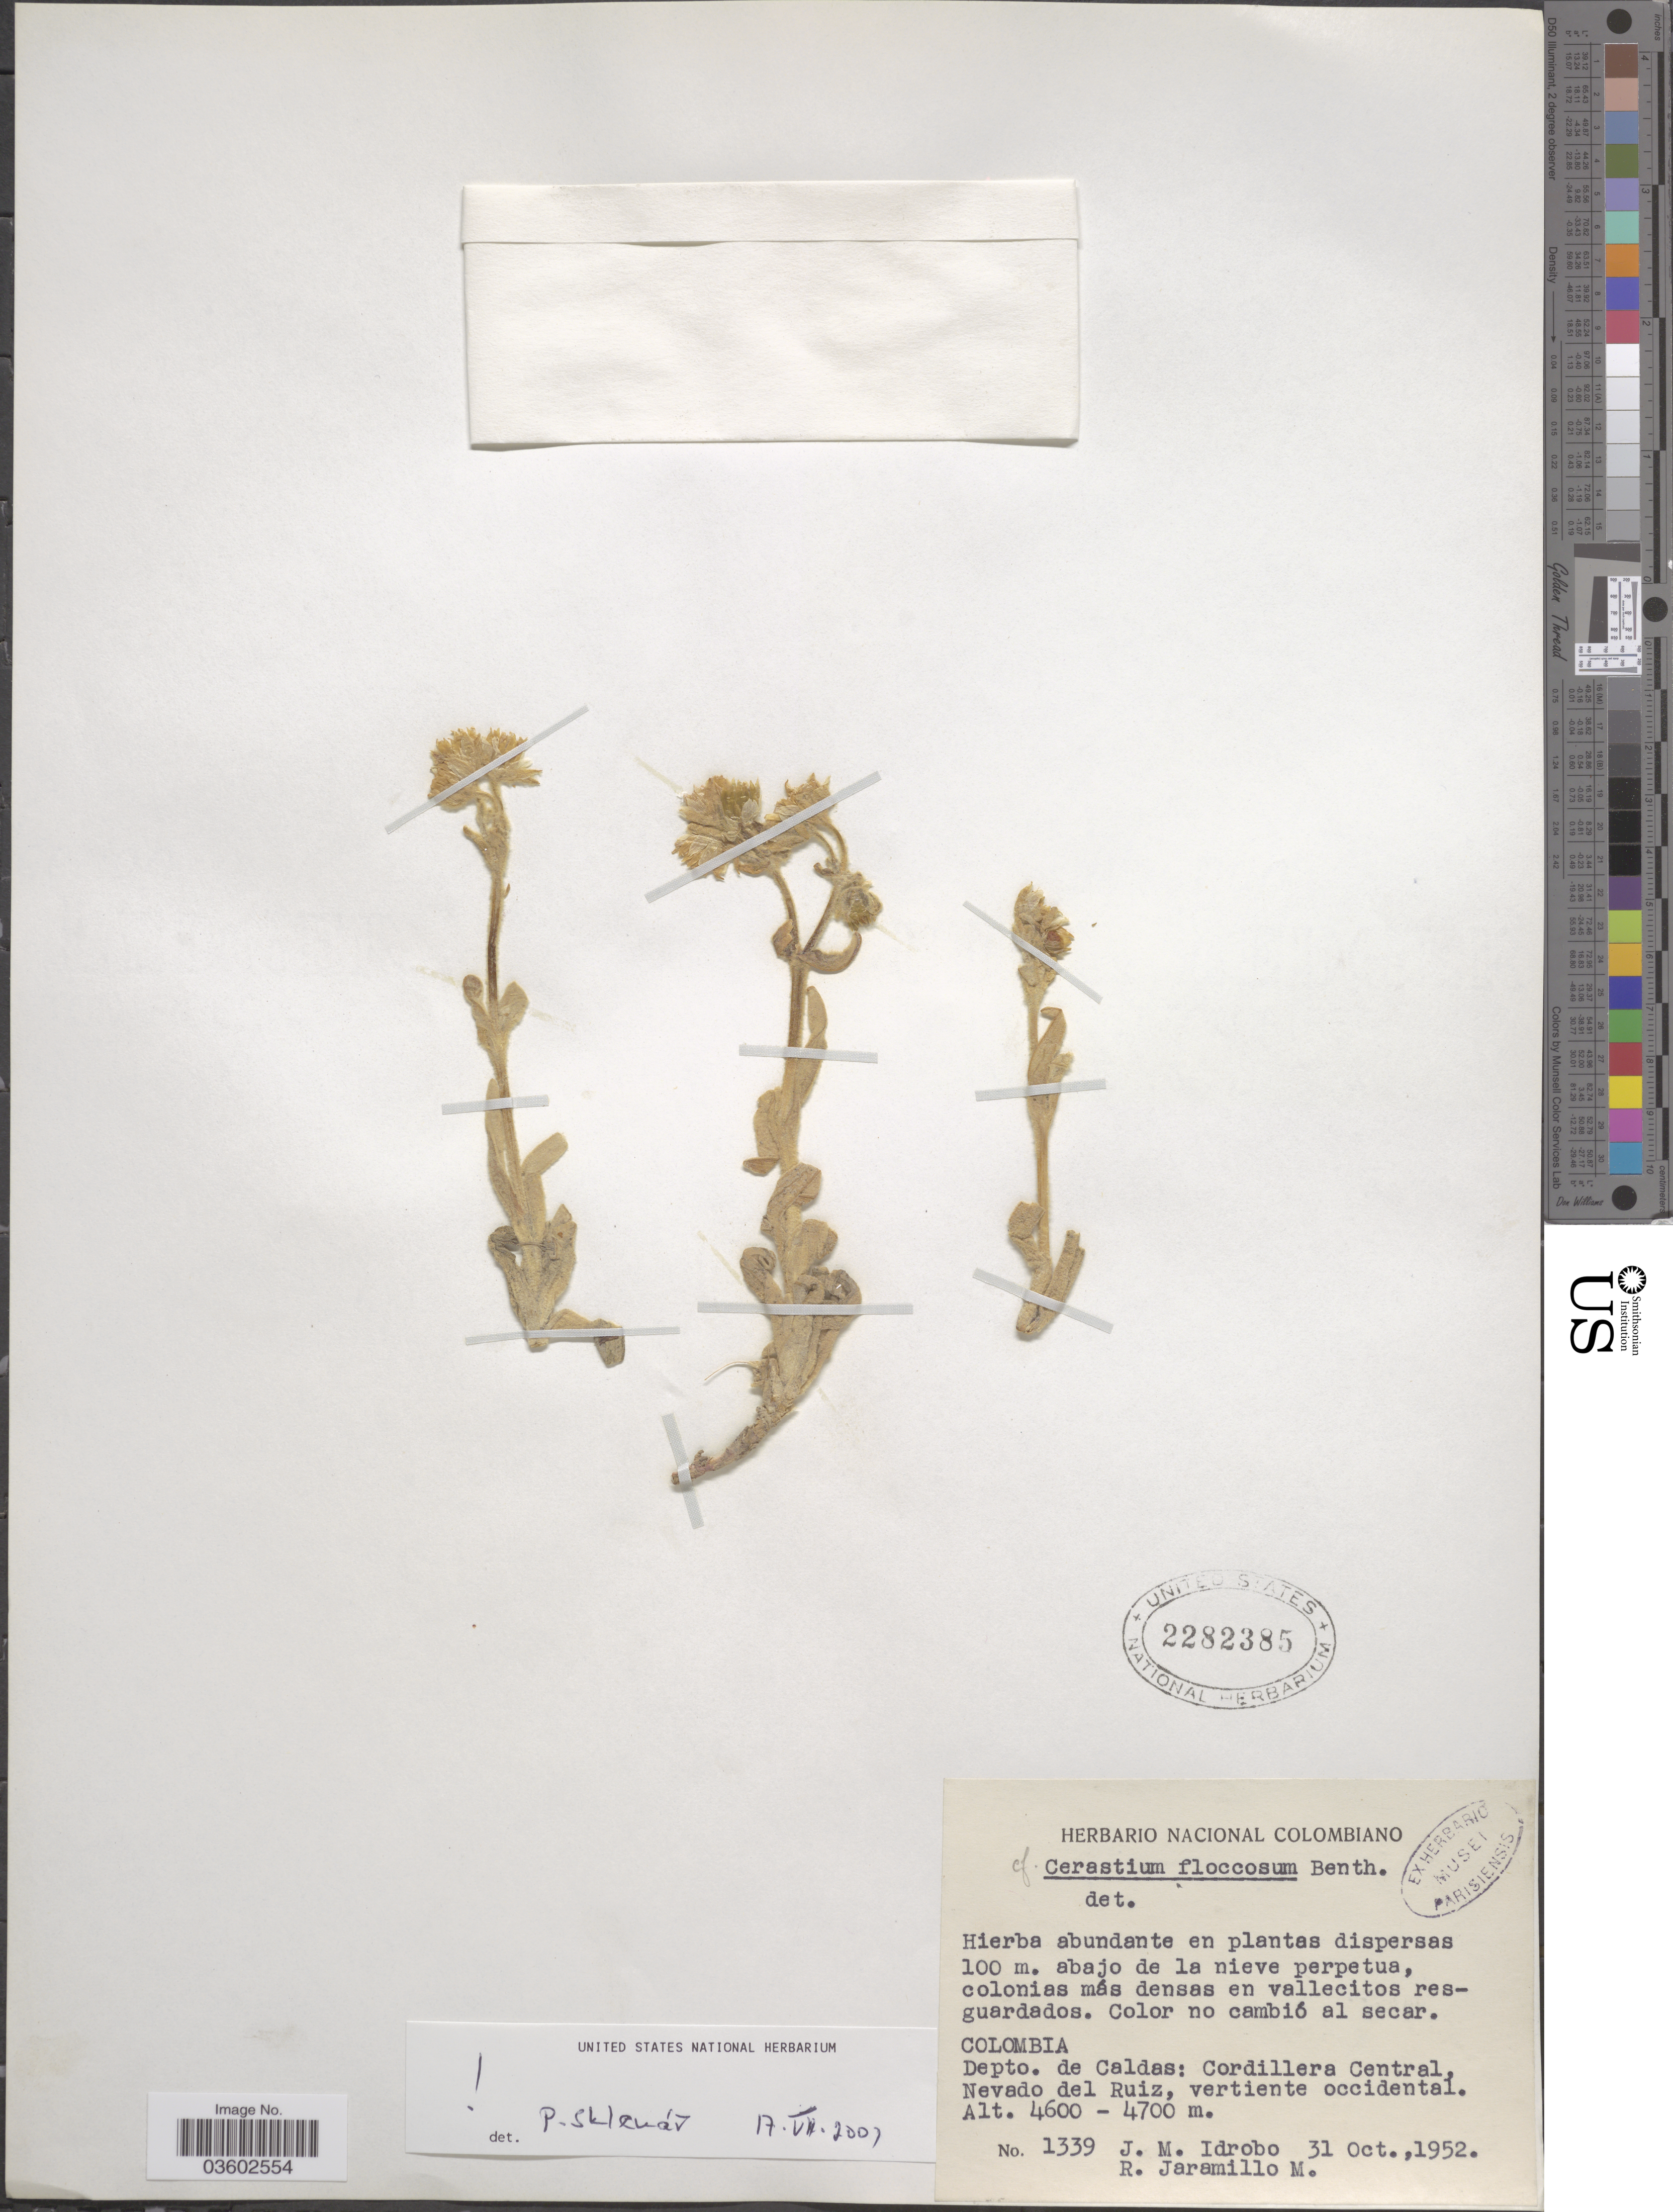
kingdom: Plantae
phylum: Tracheophyta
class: Magnoliopsida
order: Caryophyllales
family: Caryophyllaceae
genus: Cerastium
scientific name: Cerastium floccosum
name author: Benth.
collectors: J. M. Idrobo & R. Jaramillo M.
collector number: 1339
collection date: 1952-10-31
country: Colombia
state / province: Caldas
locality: Depto. de Caldas: Cordillera Central, Nevado del Ruiz, vertiente occidental.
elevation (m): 4600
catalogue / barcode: US 2282385